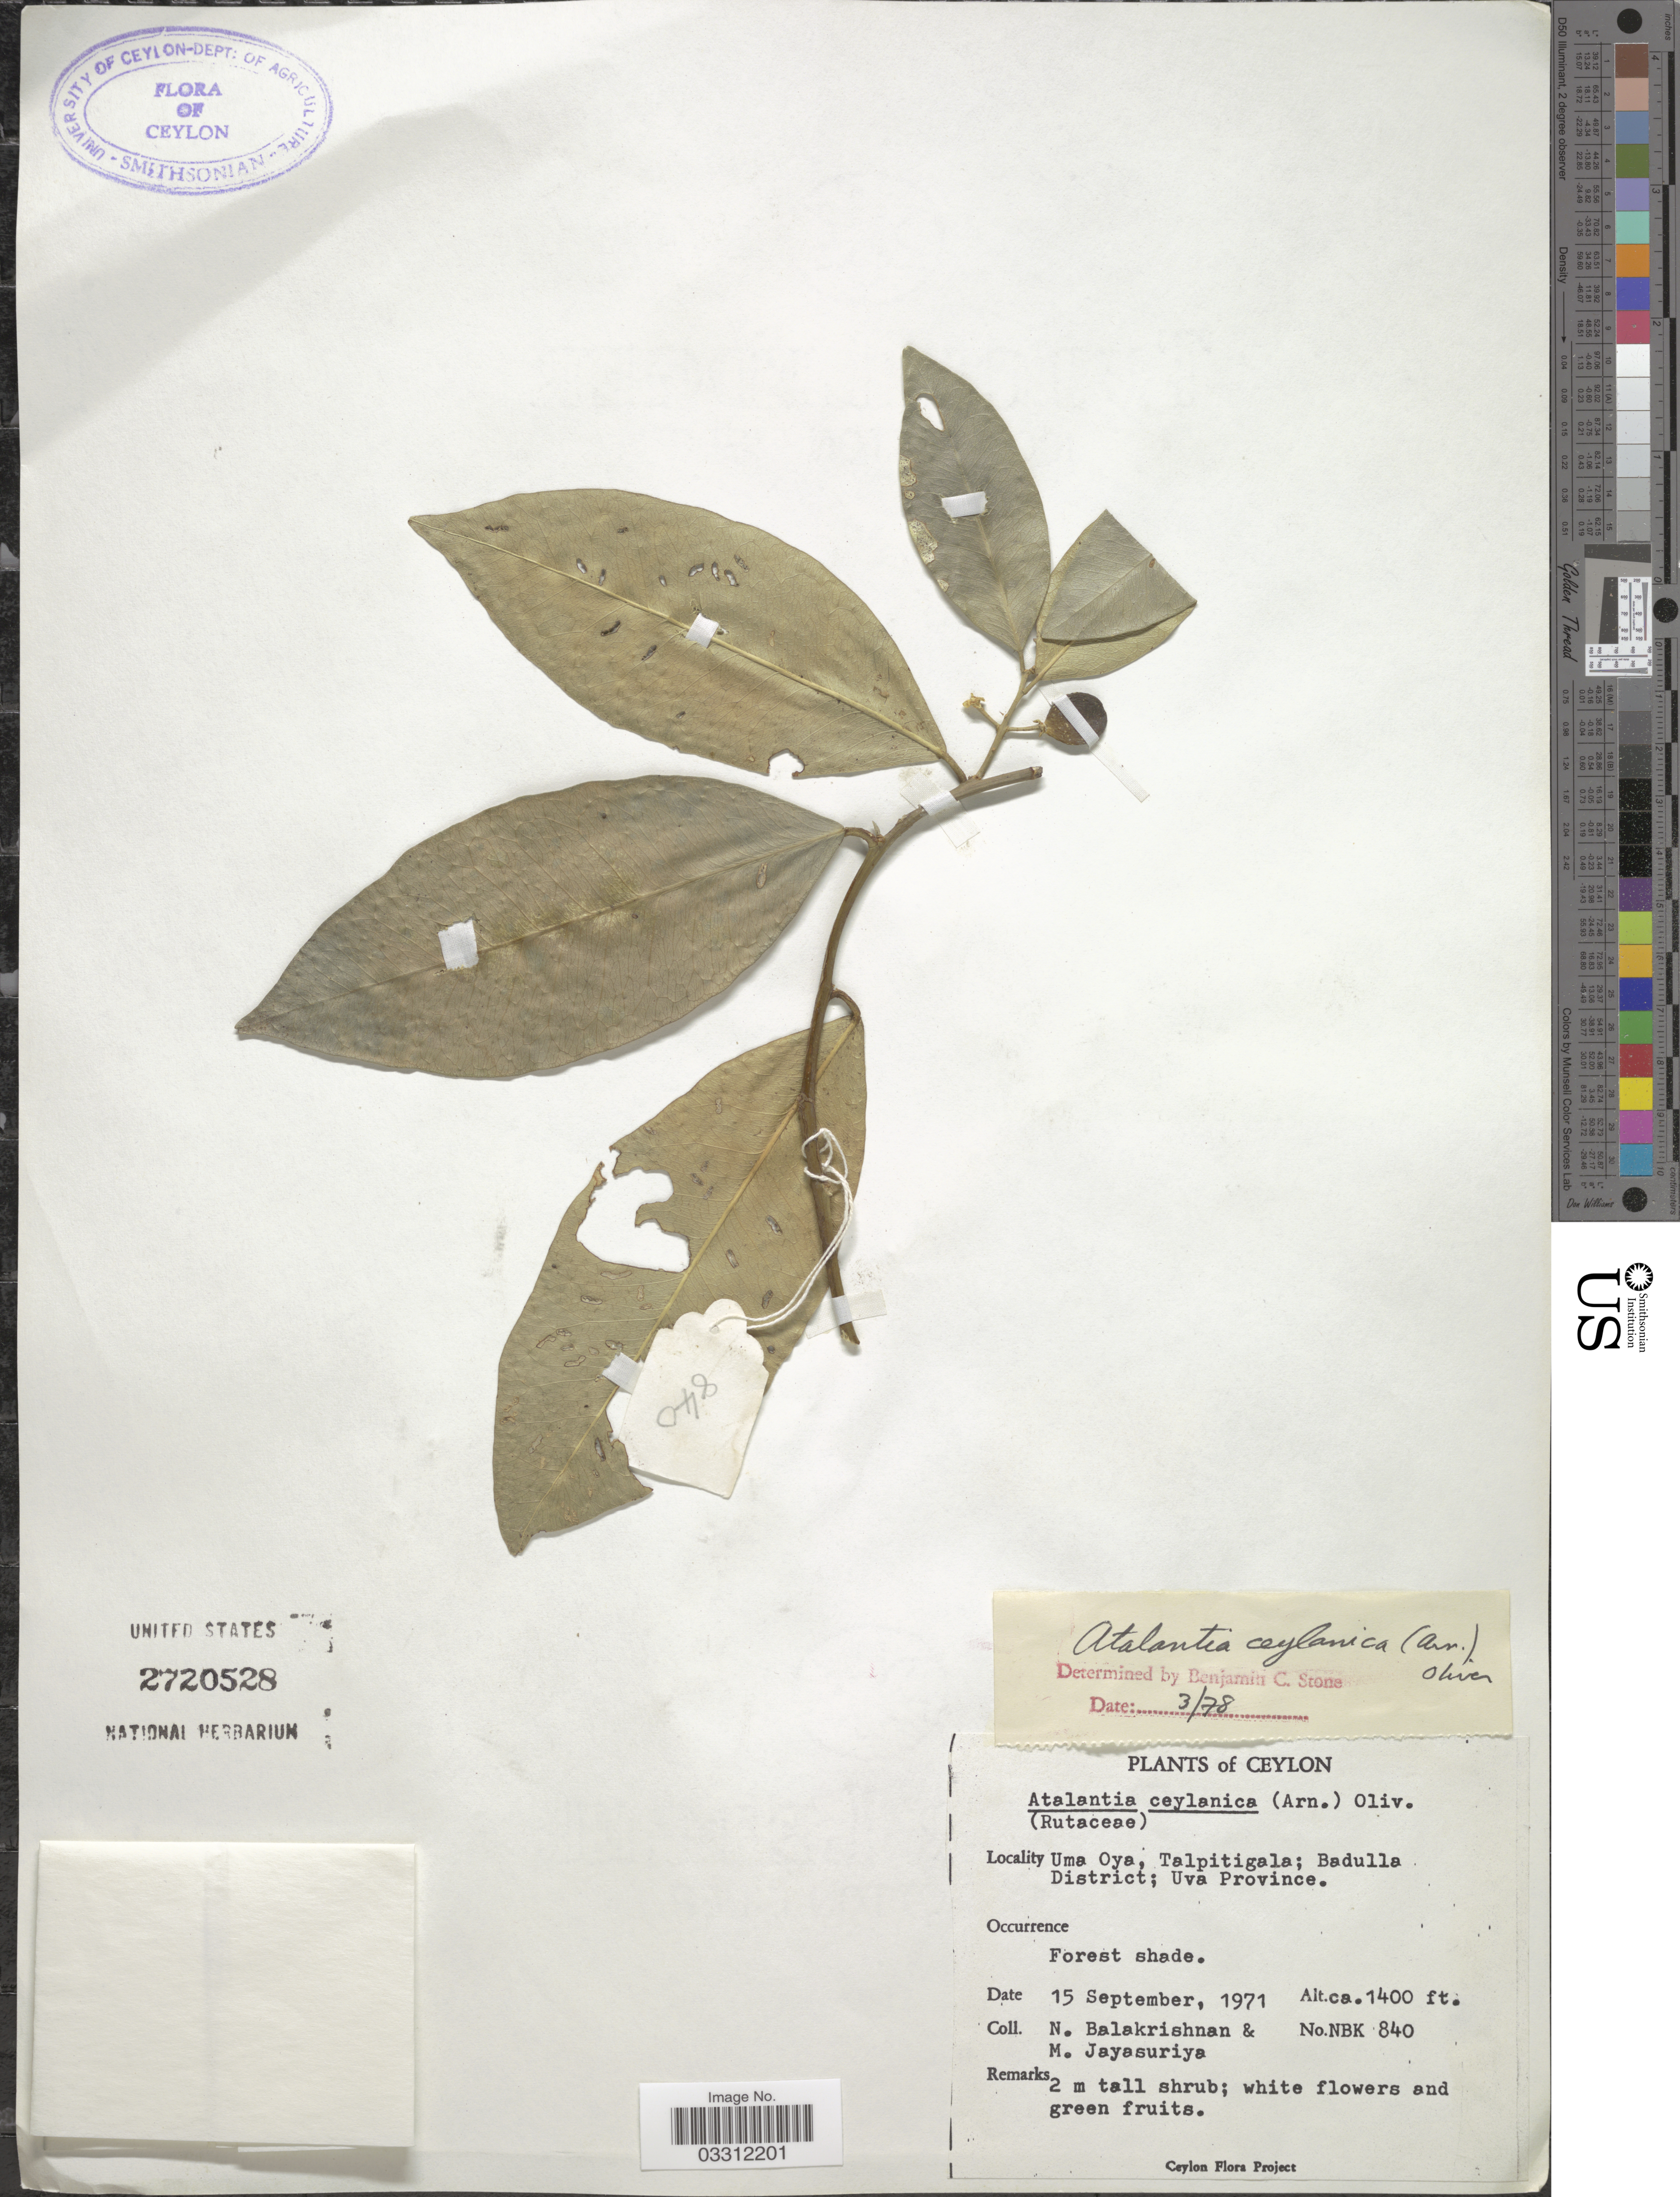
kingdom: Plantae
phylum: Tracheophyta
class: Magnoliopsida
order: Sapindales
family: Rutaceae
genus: Atalantia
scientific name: Atalantia ceylanica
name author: (Arn.) Oliv.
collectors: N. Balakrishnan & M. Jayasuriya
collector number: NBK840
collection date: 1971-09-15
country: Sri Lanka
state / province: Uva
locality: Ceylon, Uma Oya, Talpitigala; Badulla District.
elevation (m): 427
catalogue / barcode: US 2720528